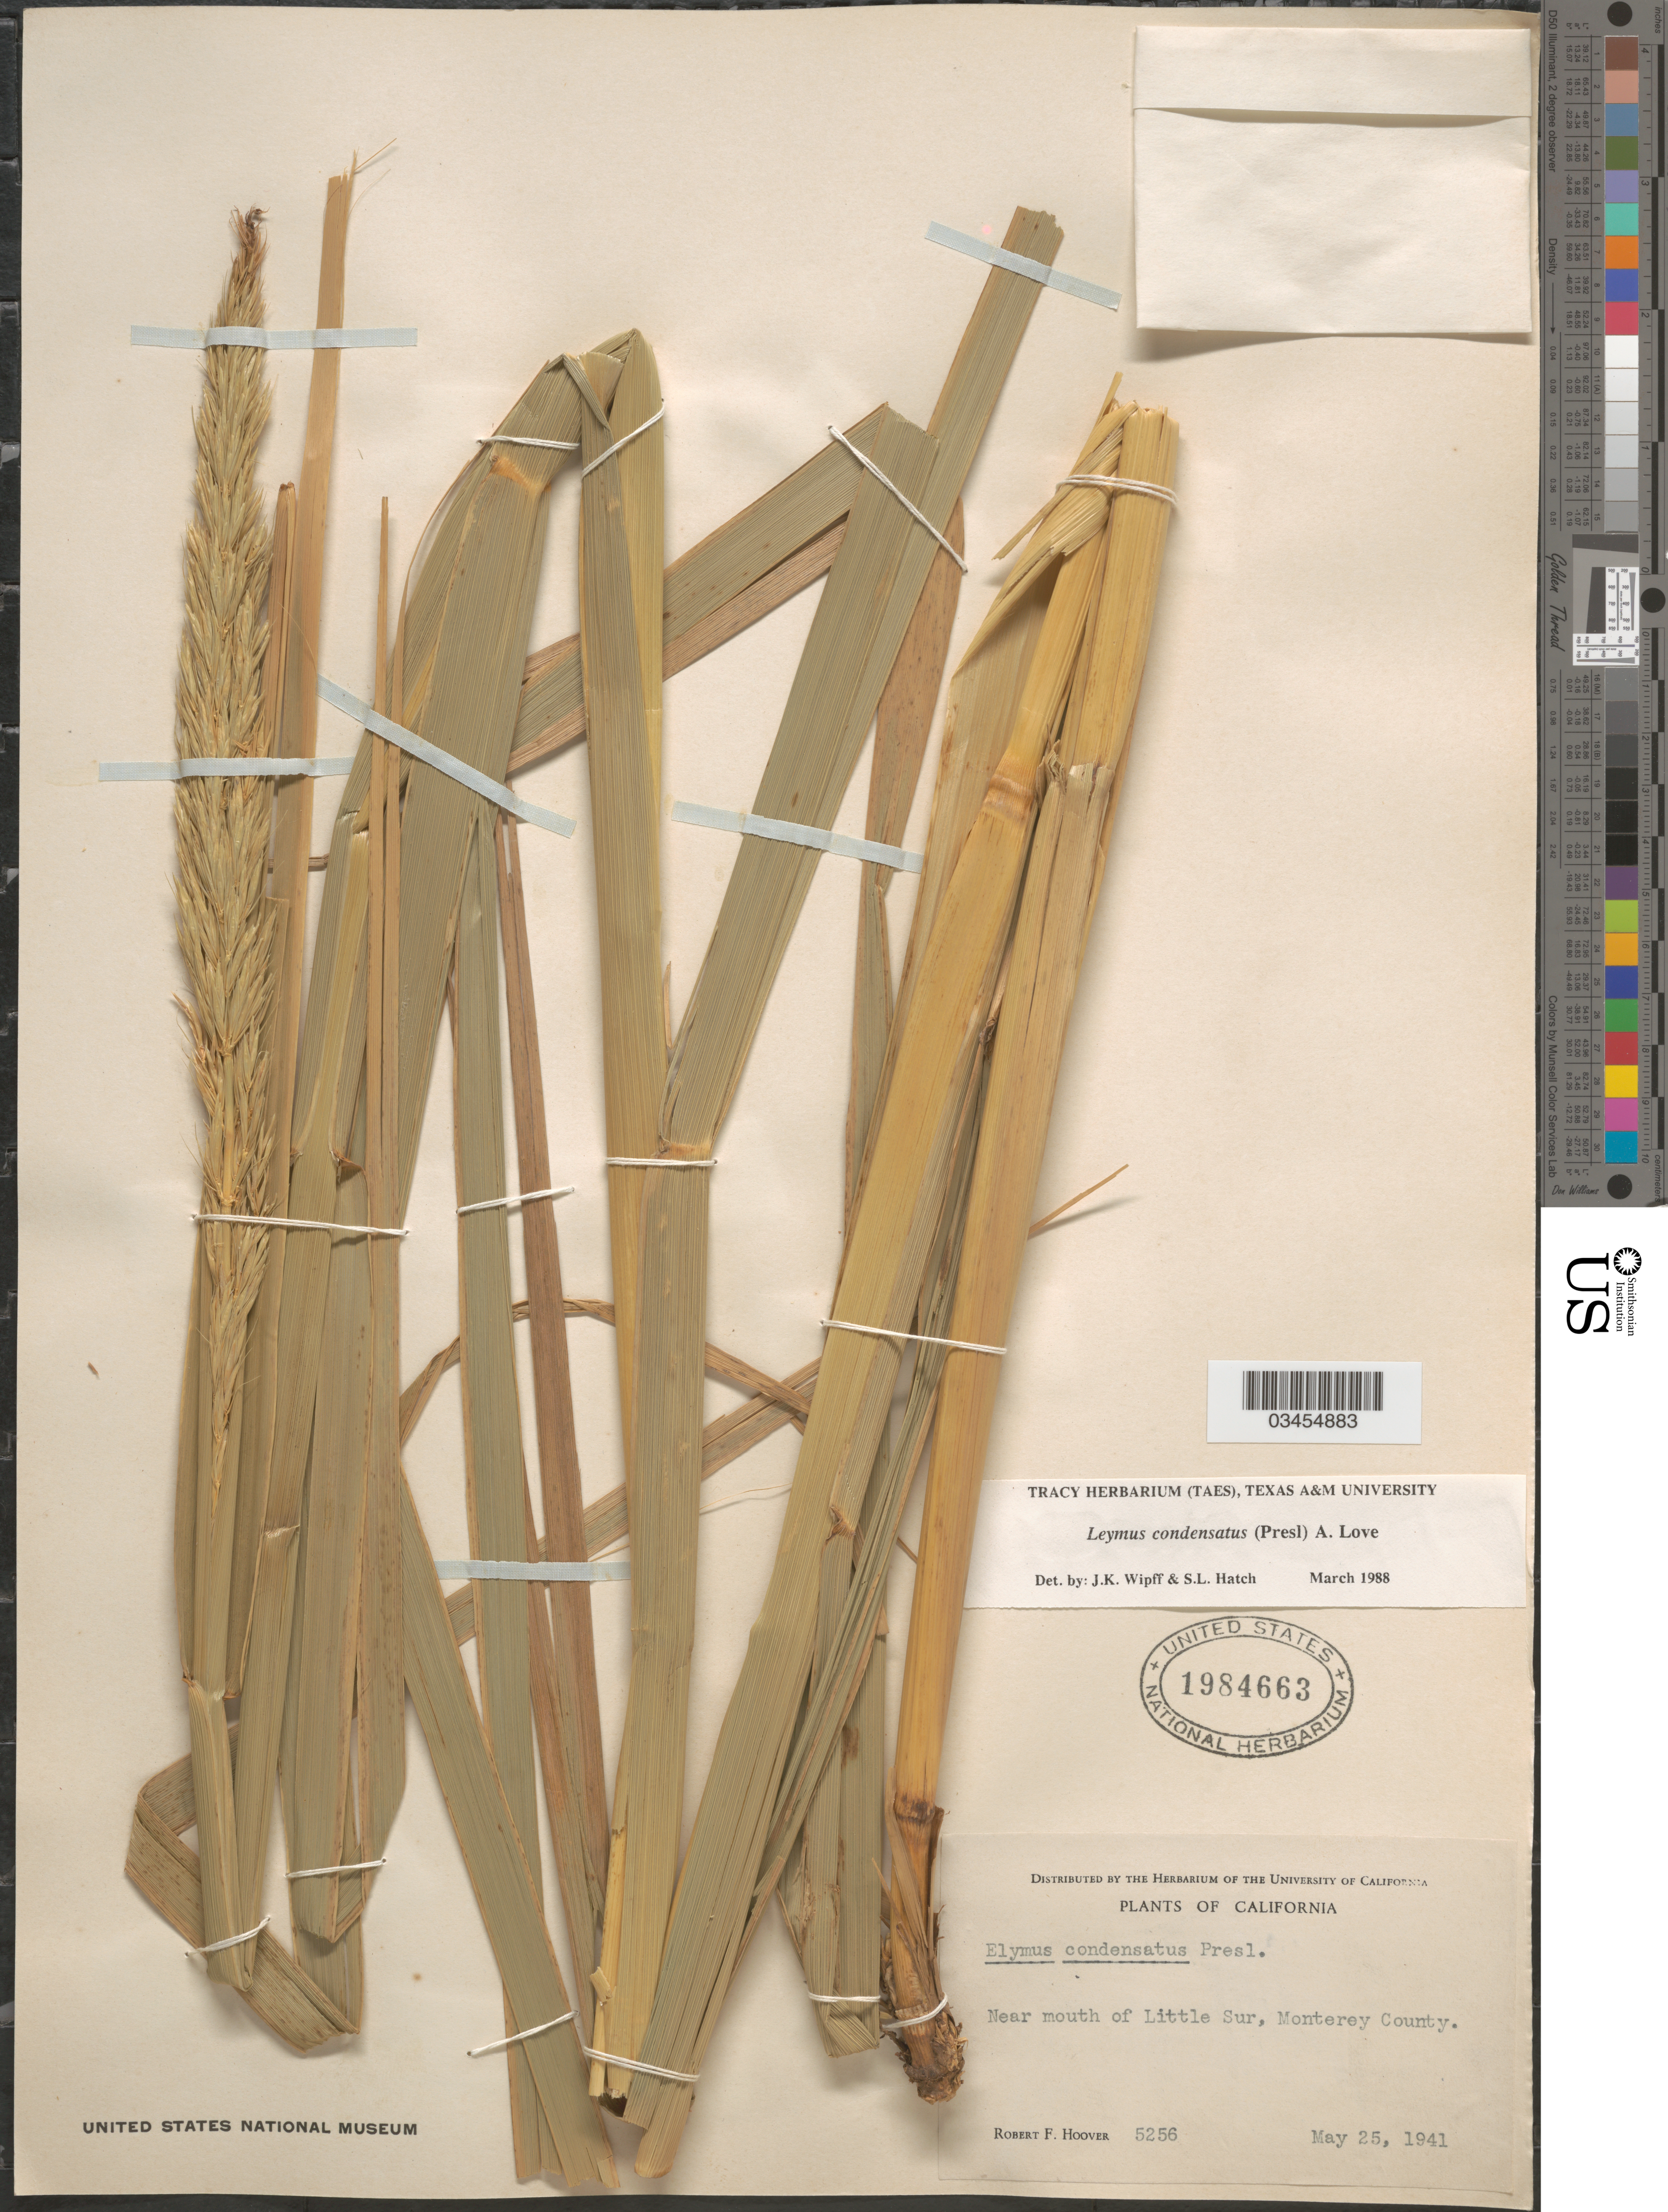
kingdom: Plantae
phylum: Tracheophyta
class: Liliopsida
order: Poales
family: Poaceae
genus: Leymus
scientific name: Leymus condensatus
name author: (J. Presl) Á. Löve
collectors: R. F. Hoover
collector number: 5256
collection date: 1941-05-25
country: United States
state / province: California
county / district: Monterey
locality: Near mouth of Little Sur, Monterey County.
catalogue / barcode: US 1984663